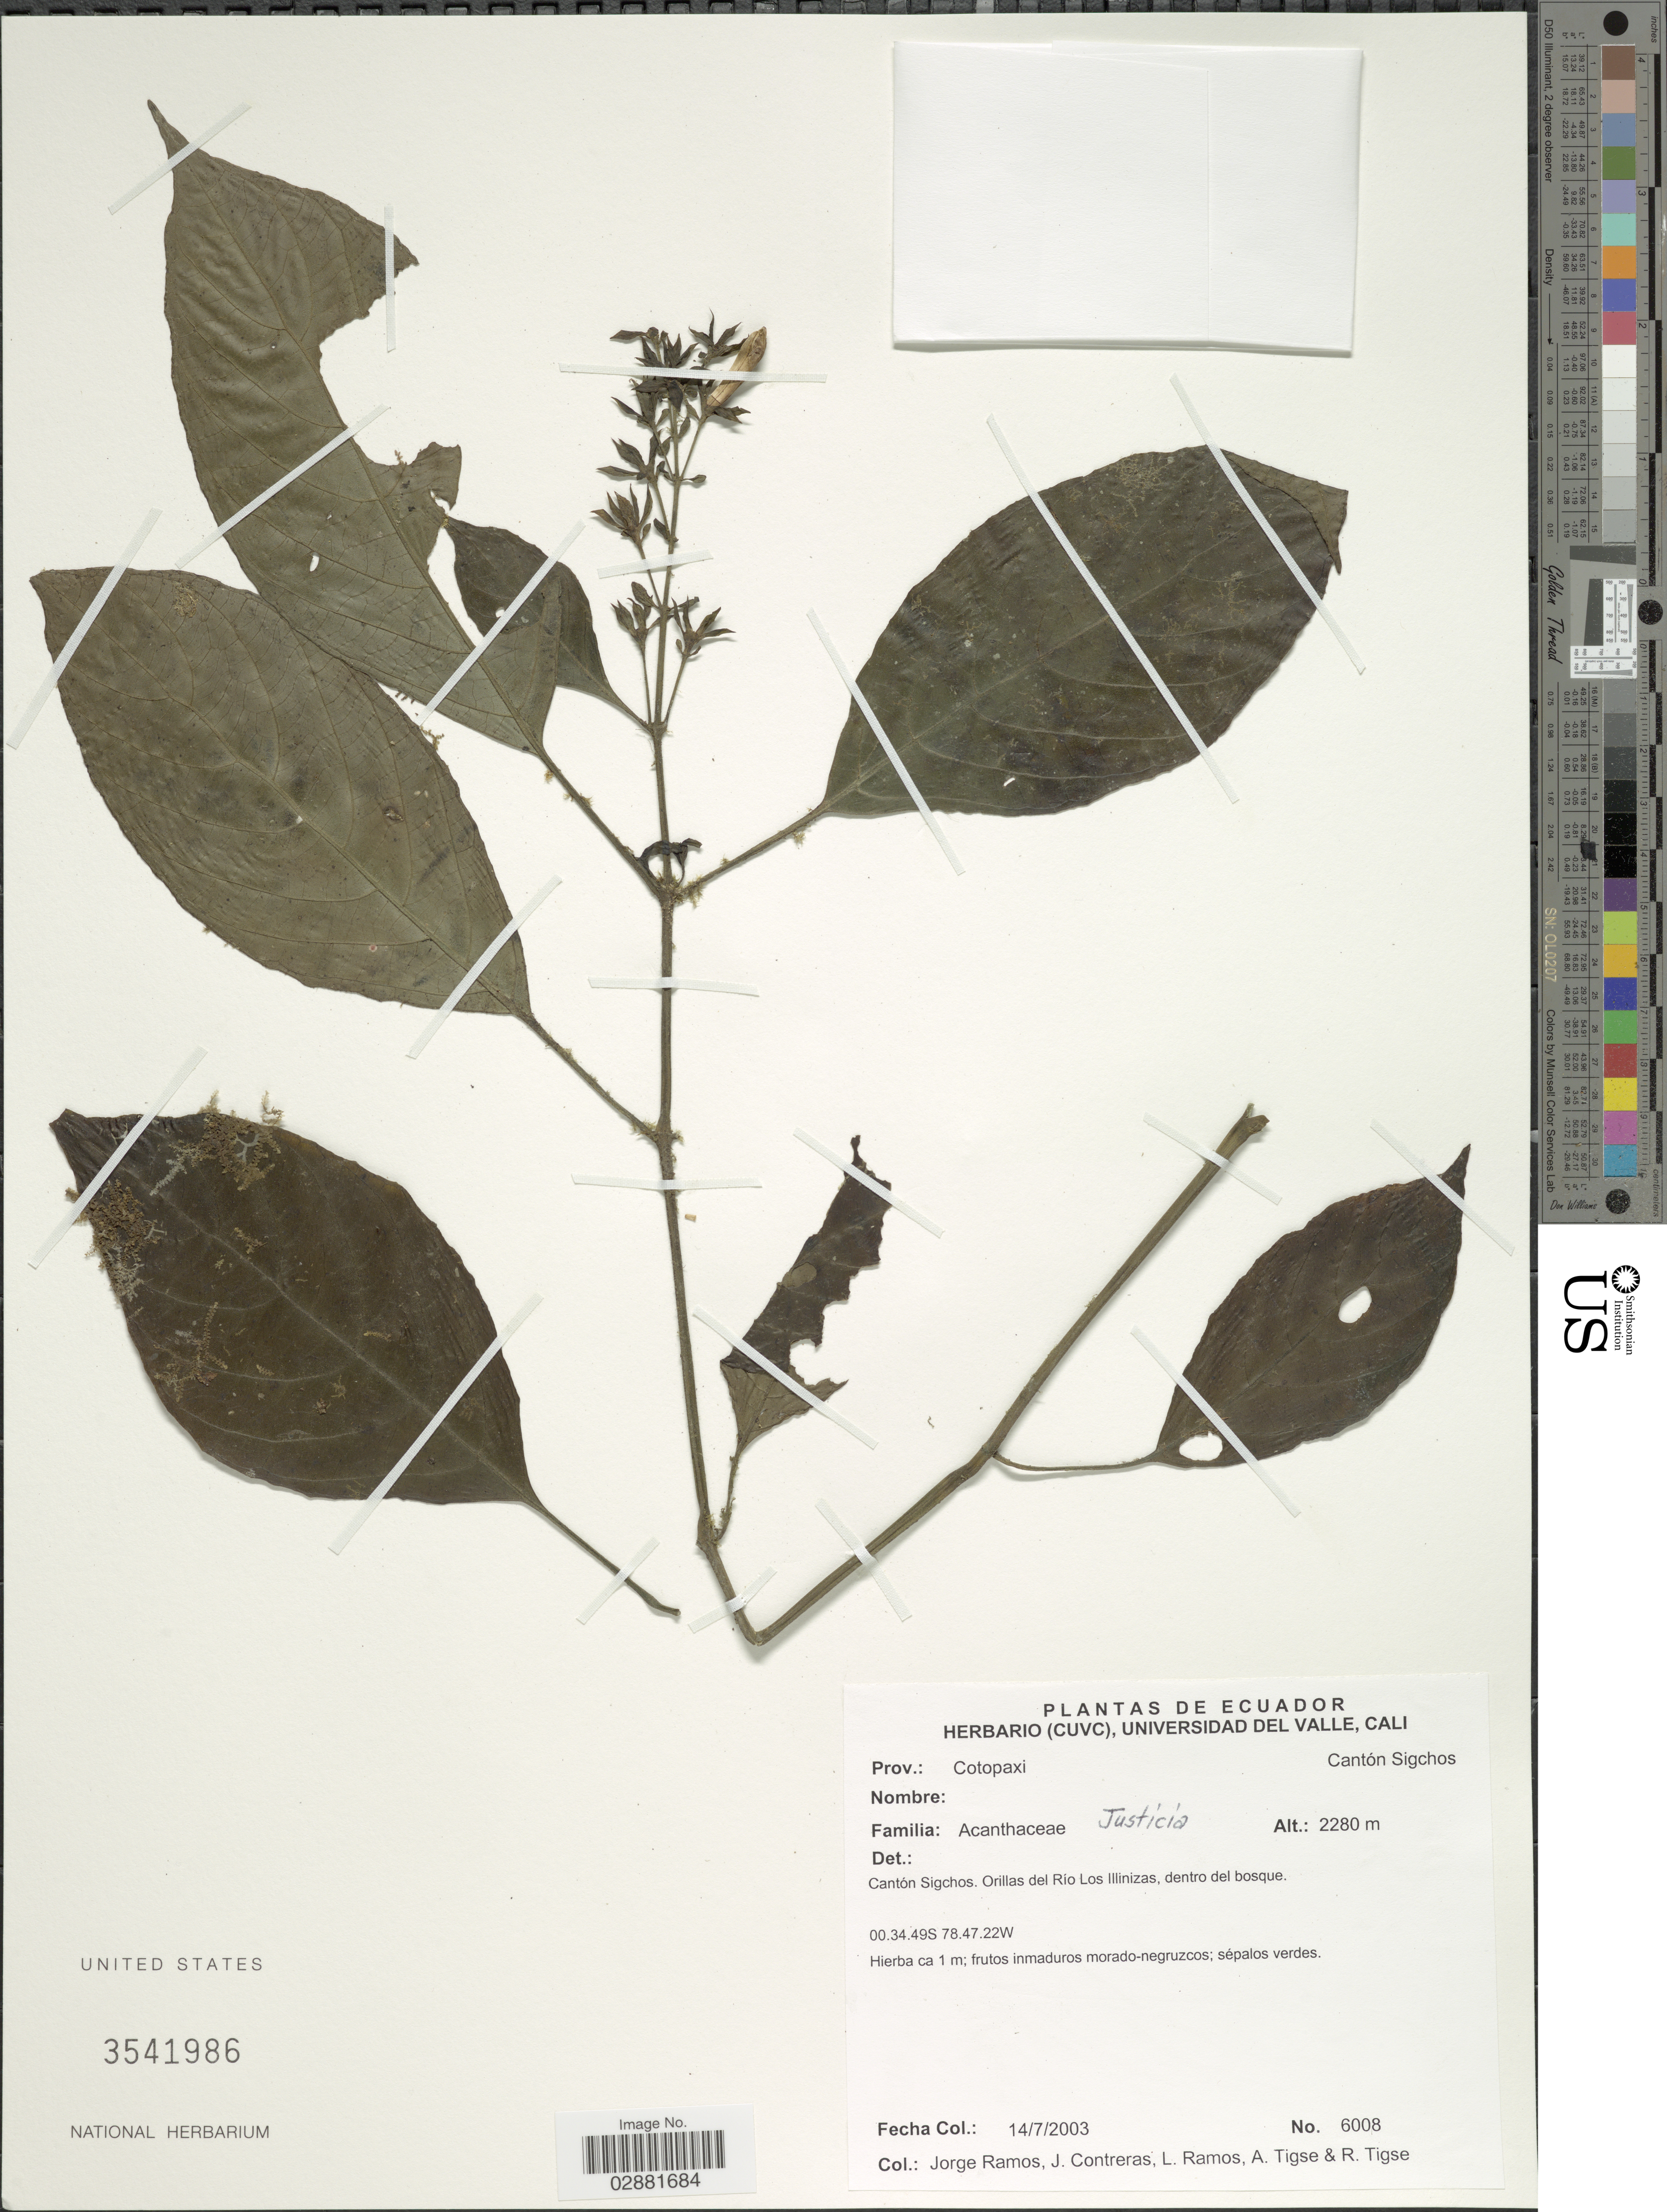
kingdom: Plantae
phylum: Tracheophyta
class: Magnoliopsida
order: Lamiales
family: Acanthaceae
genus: Justicia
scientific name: Justicia sp.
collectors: J. Ramos, J. Contreras, L. Ramos, A. Tigse & R. Tigse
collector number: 6008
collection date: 2003-07-14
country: Ecuador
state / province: Cotopaxi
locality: Cantón Sigchos, Orillas del Río Los Illinizas, dentro del bosque.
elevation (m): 2280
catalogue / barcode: US 3541986